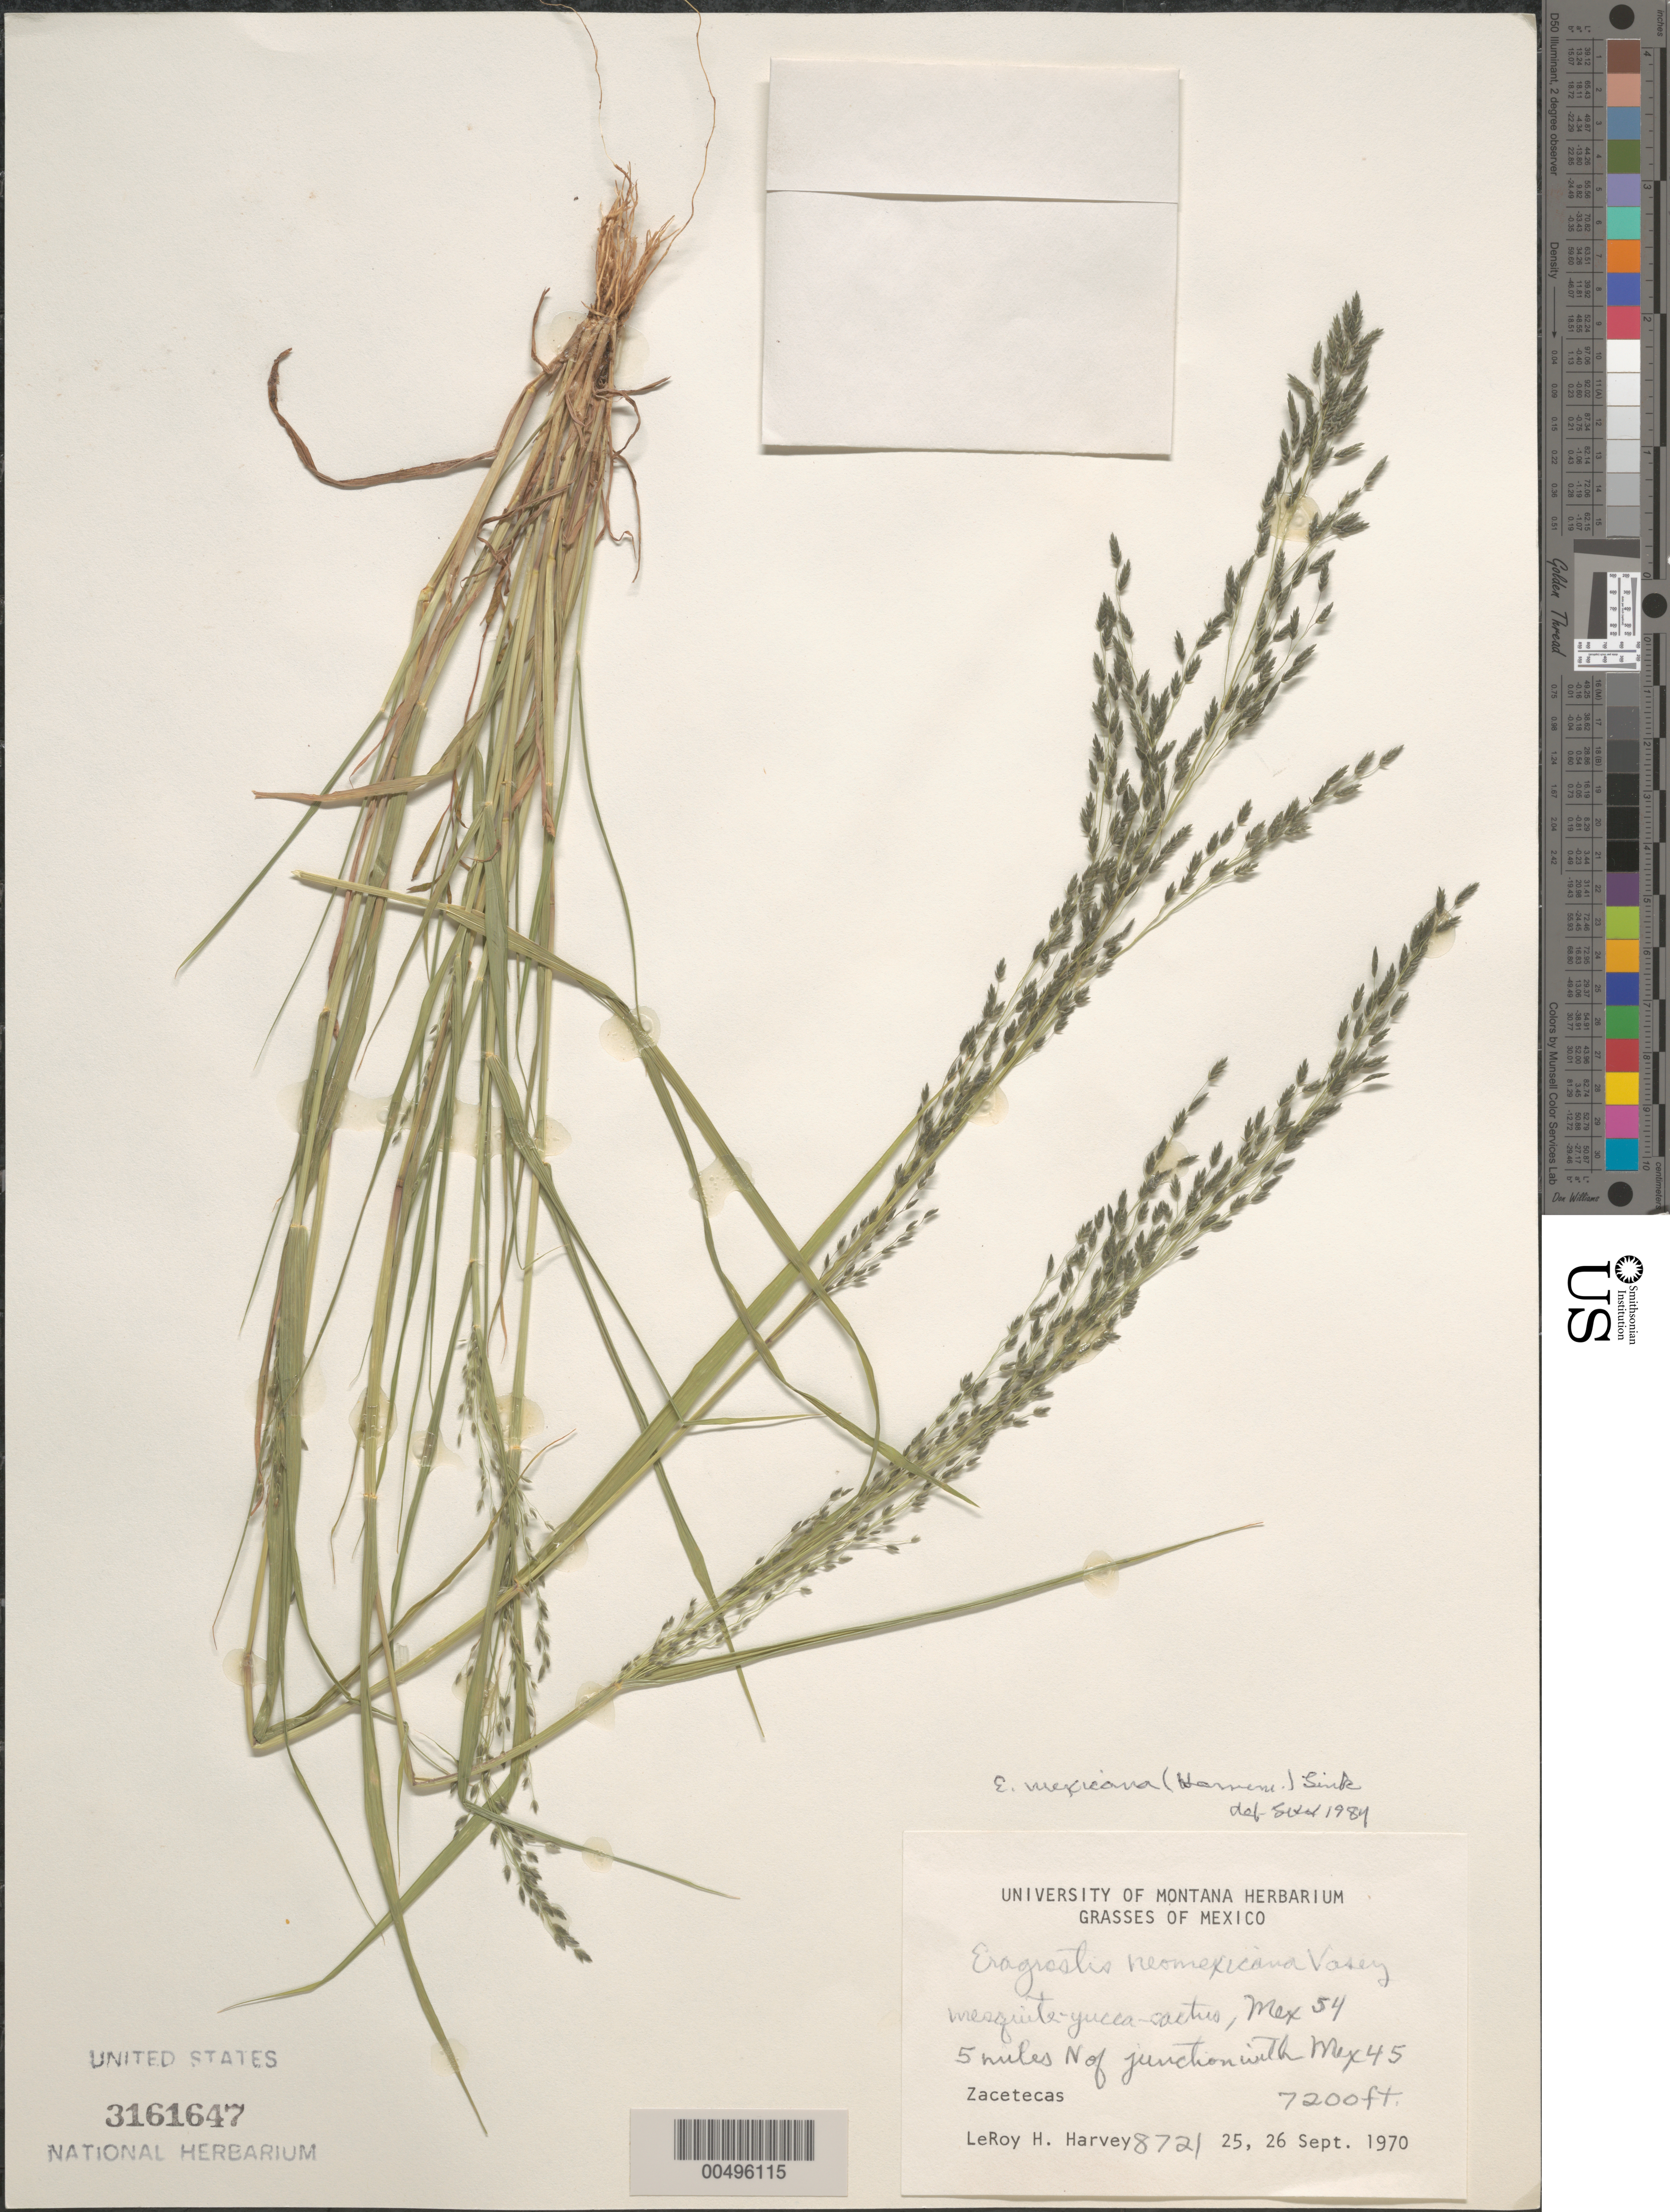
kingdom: Plantae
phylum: Tracheophyta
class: Liliopsida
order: Poales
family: Poaceae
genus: Eragrostis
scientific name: Eragrostis mexicana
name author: (Hornem.) Link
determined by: Harvey, L. H.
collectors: L. H. Harvey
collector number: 8721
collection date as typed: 25 Sep 1970 to 26 Sep 1970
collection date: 1970-09-25/1970-09-26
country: Mexico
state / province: Zacatecas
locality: Mex 54, 5 mi N of junction with Mex 45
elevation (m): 2195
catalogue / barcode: US 3161647